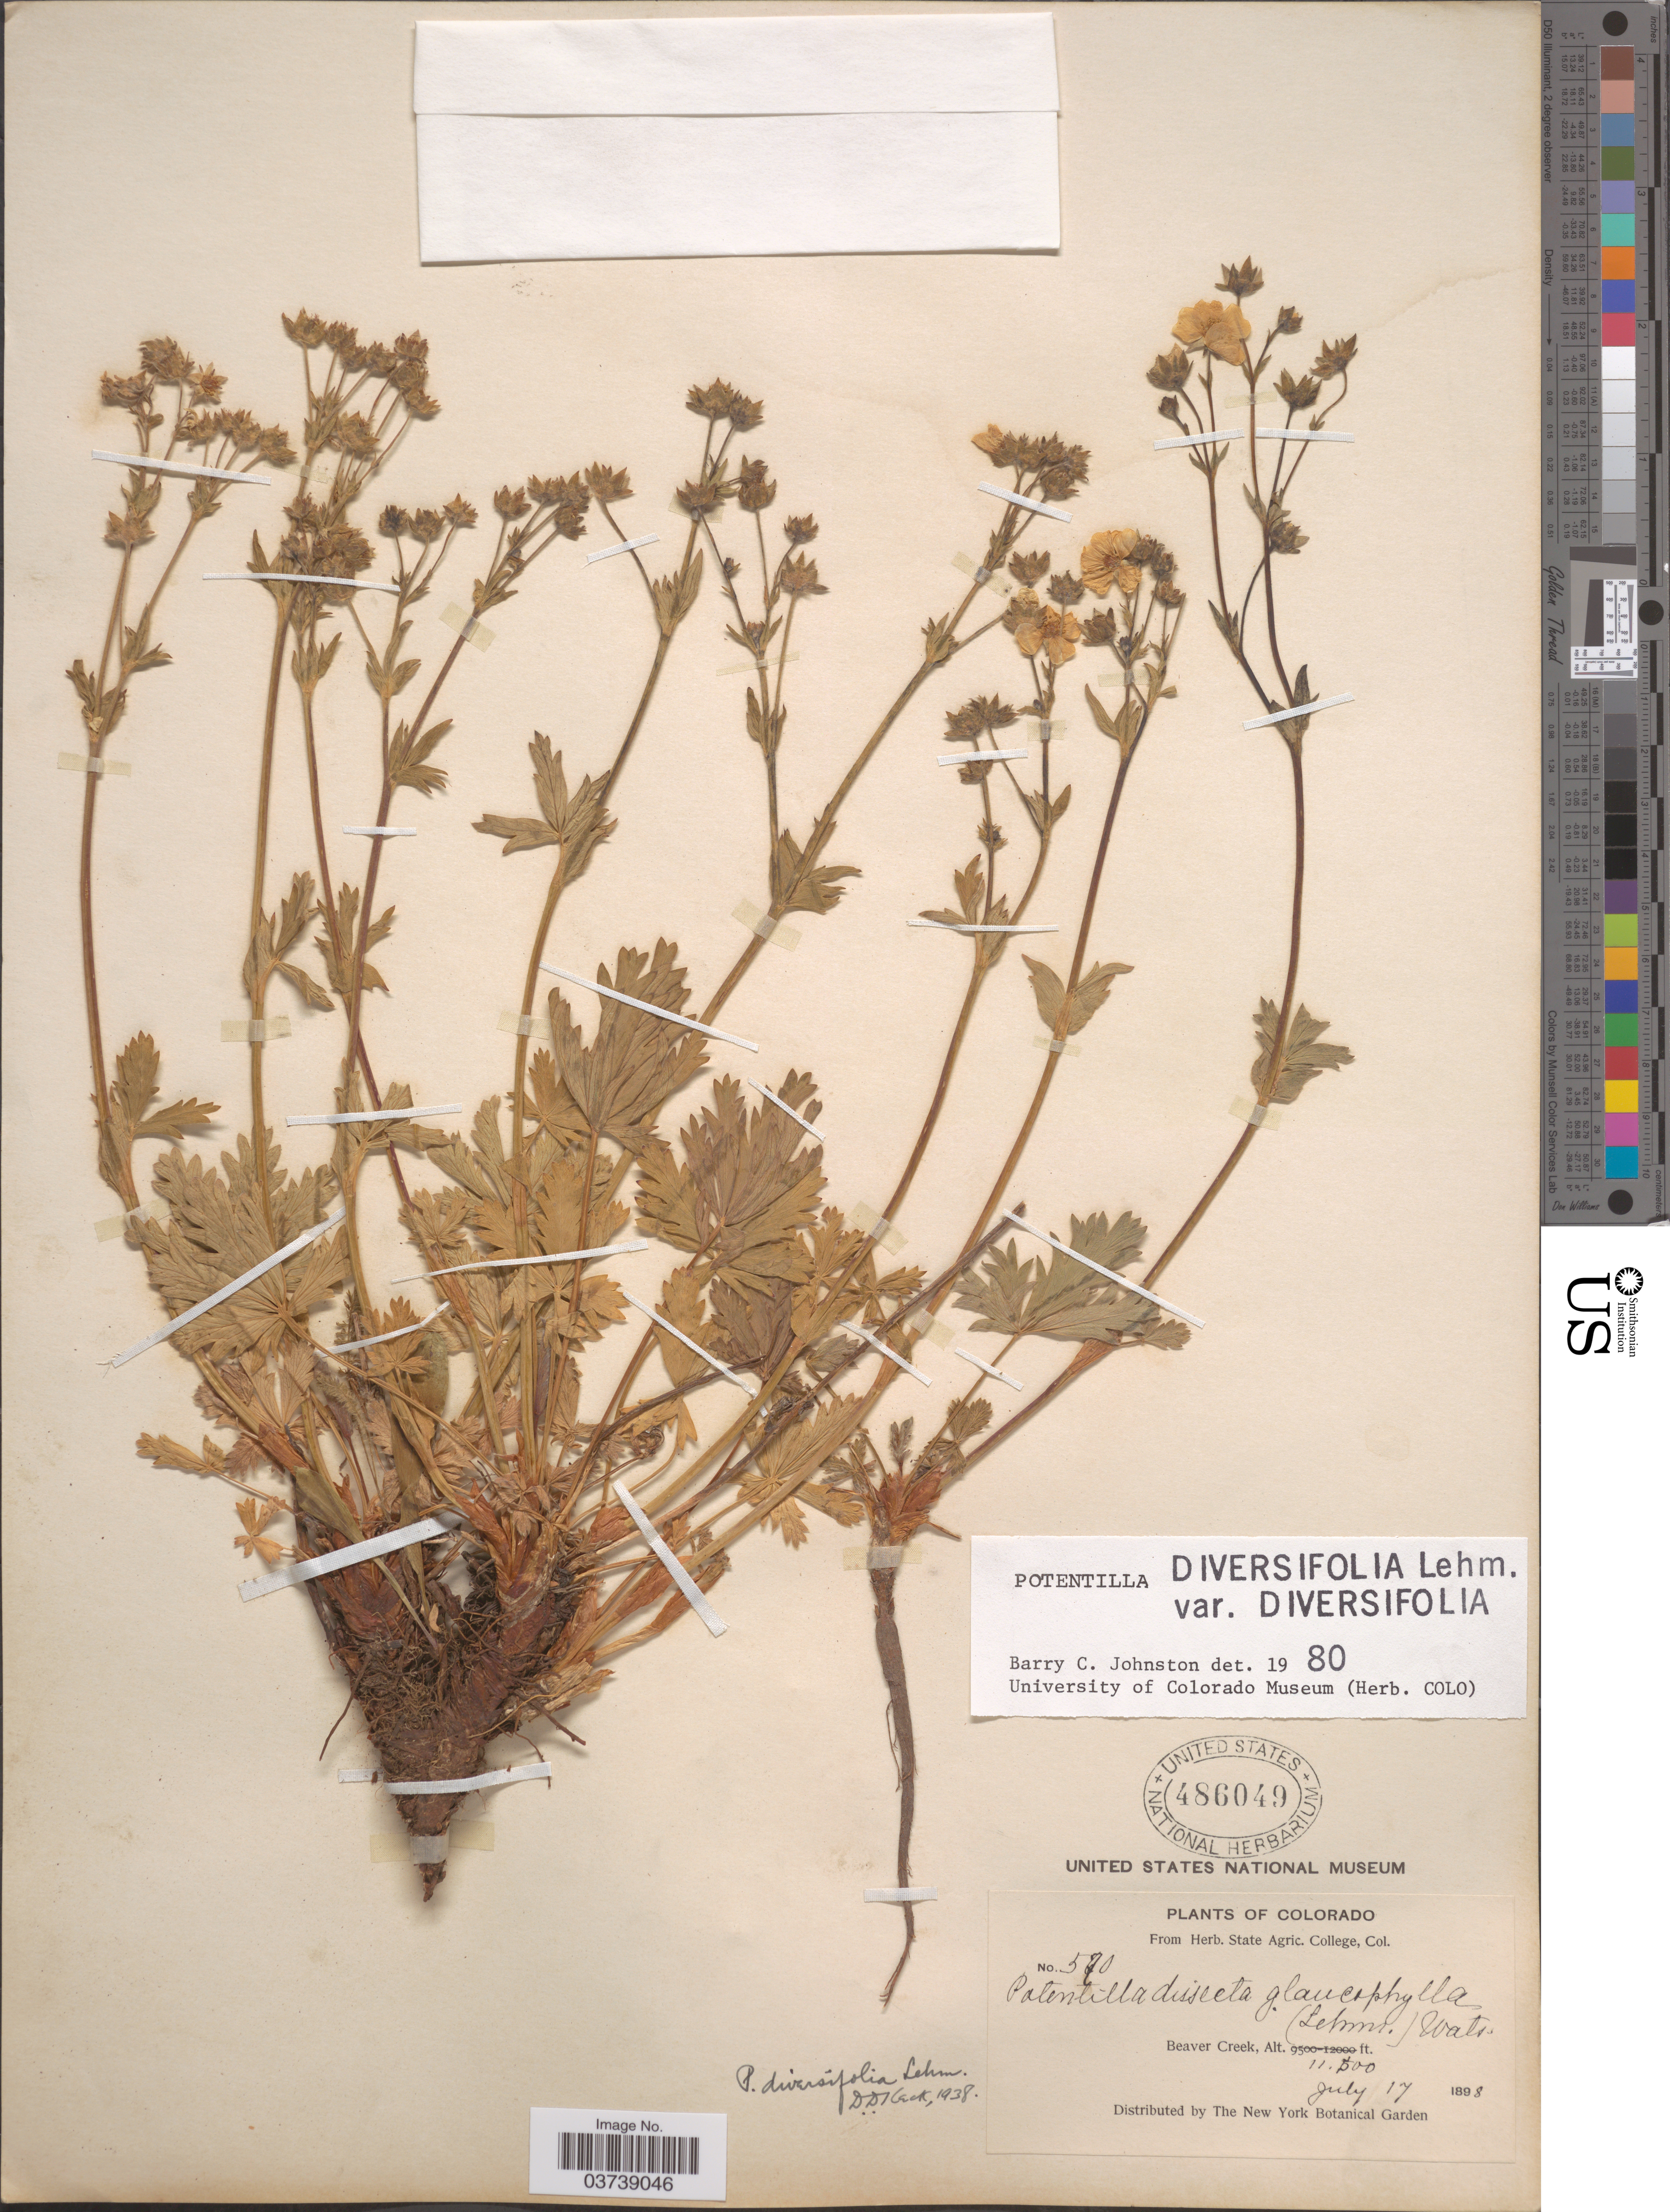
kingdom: Plantae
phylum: Tracheophyta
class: Magnoliopsida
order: Rosales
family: Rosaceae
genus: Potentilla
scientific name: Potentilla diversifolia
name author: Lehm.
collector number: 570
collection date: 1898-07-17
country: United States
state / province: Colorado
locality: Beaver Creek.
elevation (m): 3505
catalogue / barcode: US 486049